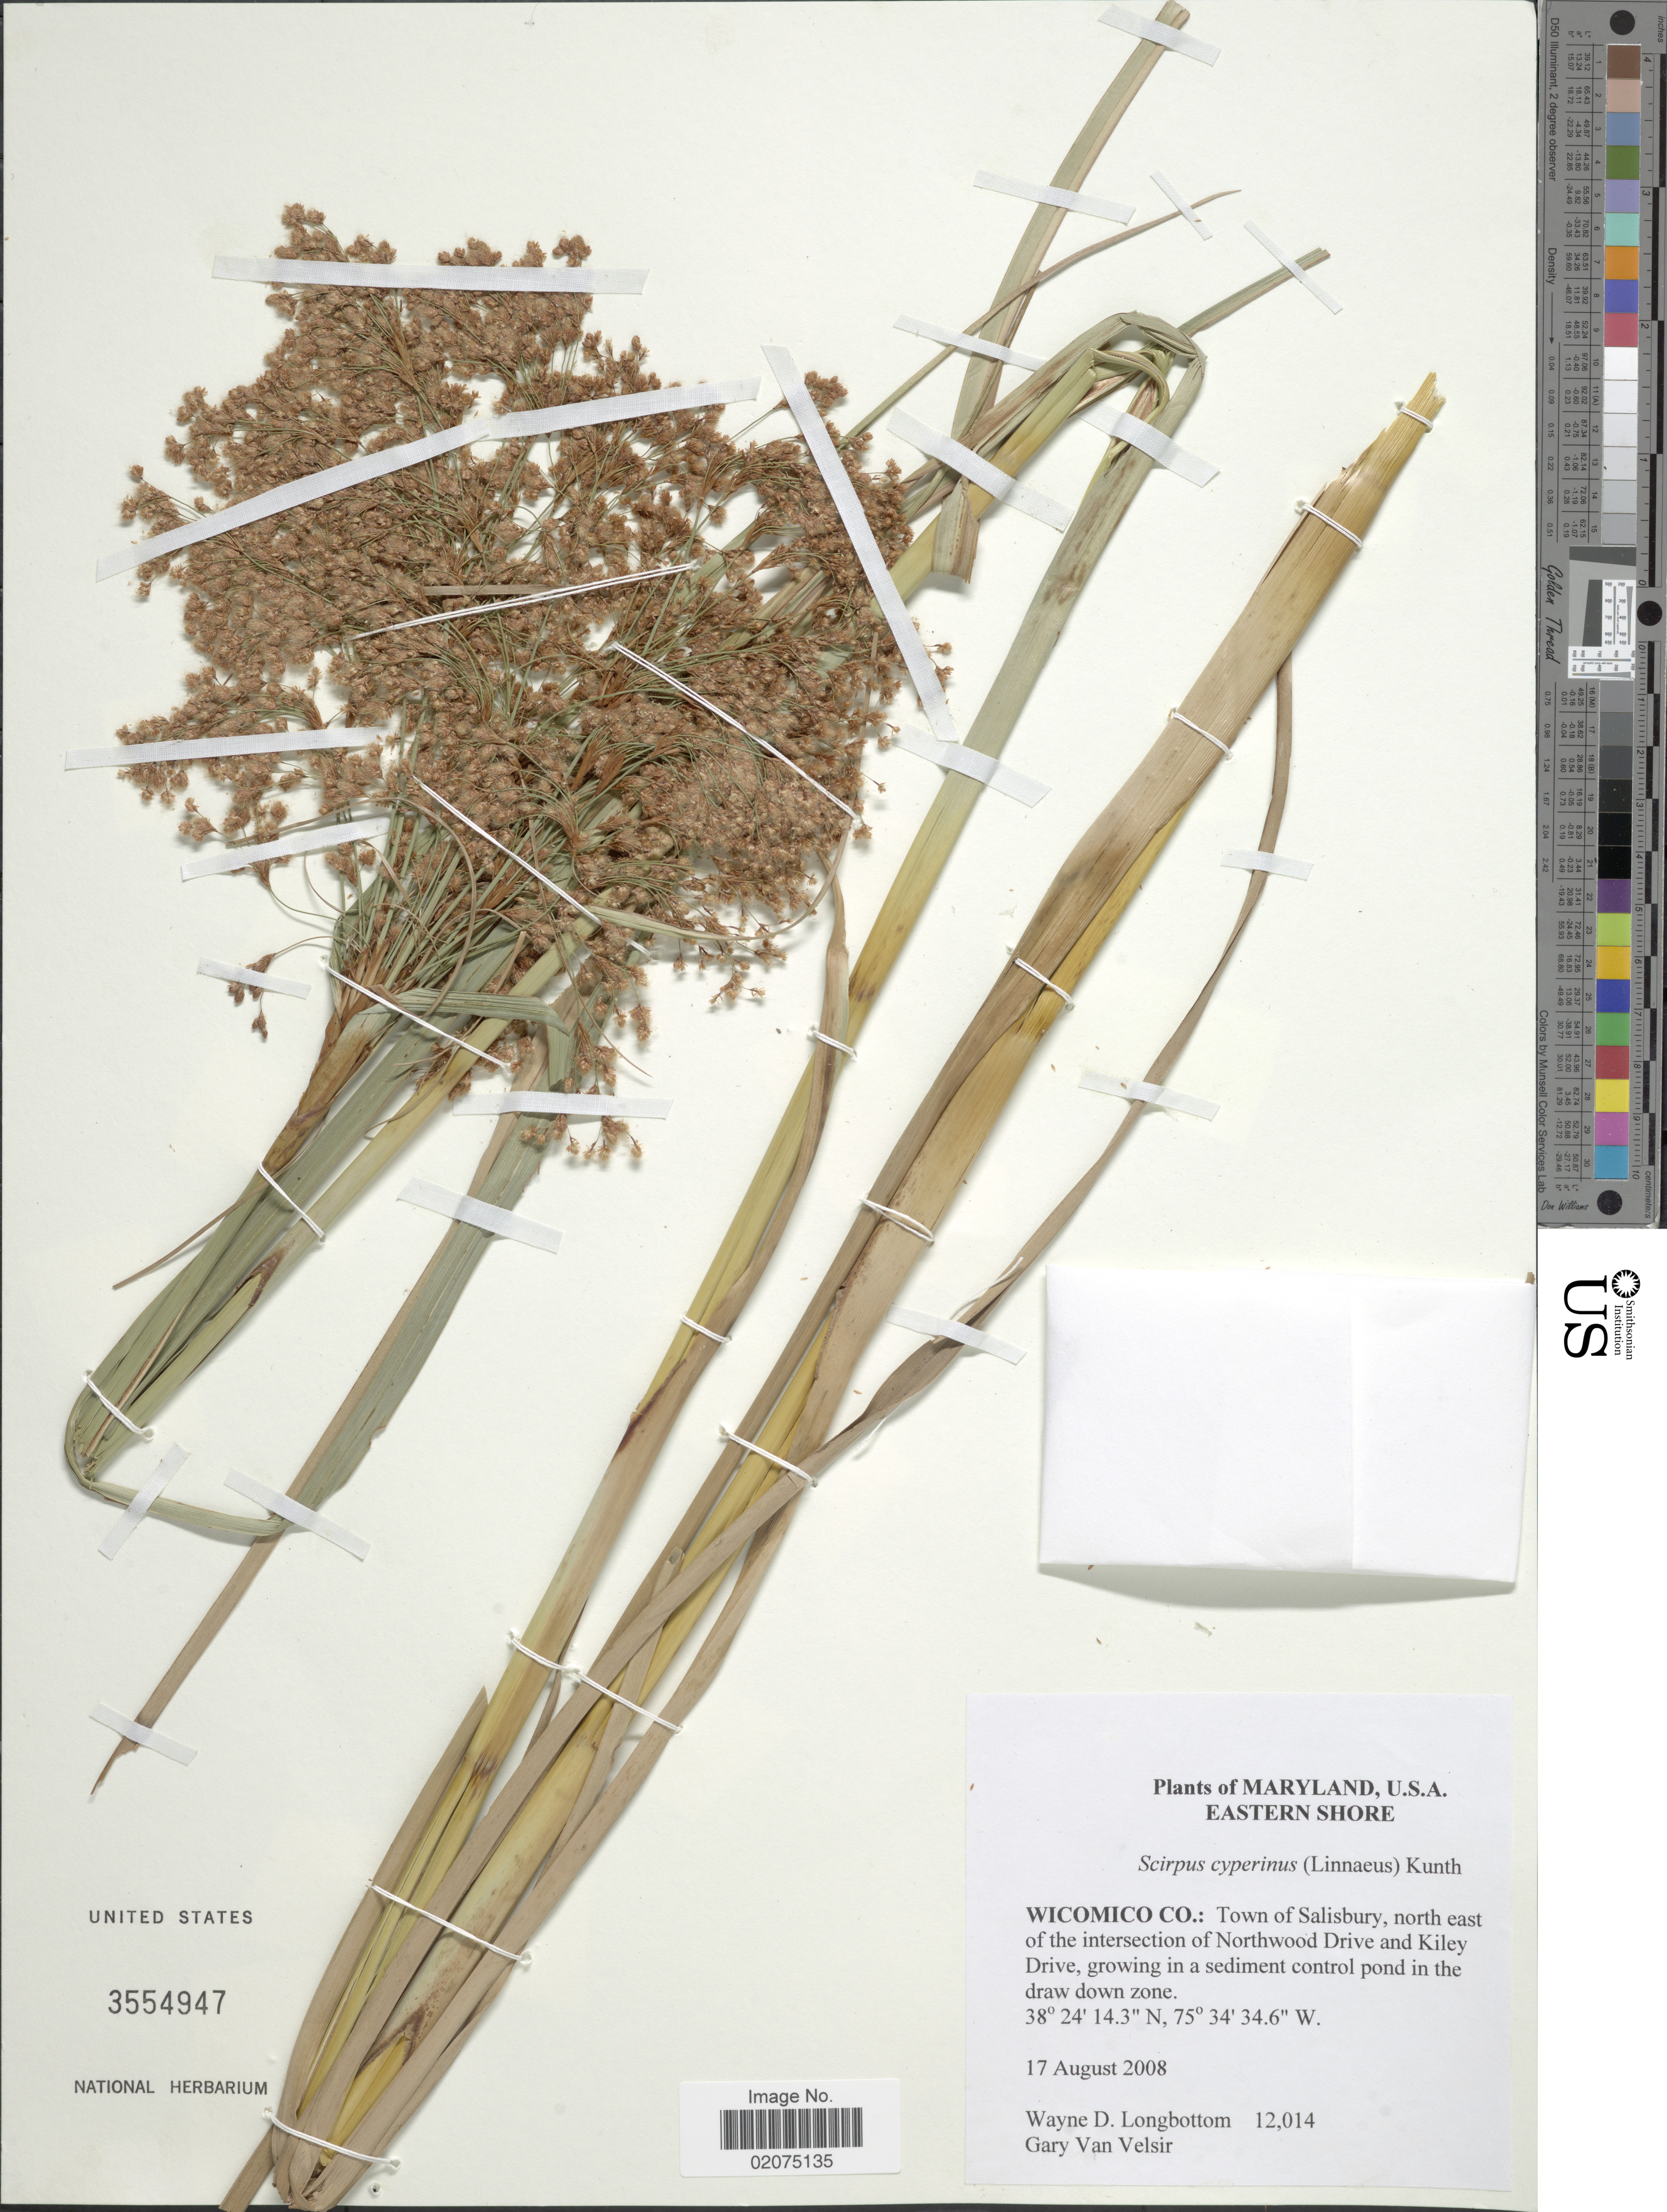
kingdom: Plantae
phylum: Tracheophyta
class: Liliopsida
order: Poales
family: Cyperaceae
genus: Scirpus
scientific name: Scirpus cyperinus (L.) Kunth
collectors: W. D. Longbottom & G. Van Velsir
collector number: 12014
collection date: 2008-08-17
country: United States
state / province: Maryland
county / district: Wicomico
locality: U.S.A., Eastern Shore, Wicomico Co, Town of Salisbury, north east of the intersection of Northwood Drive and Kiley Drive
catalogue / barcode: US 3554947